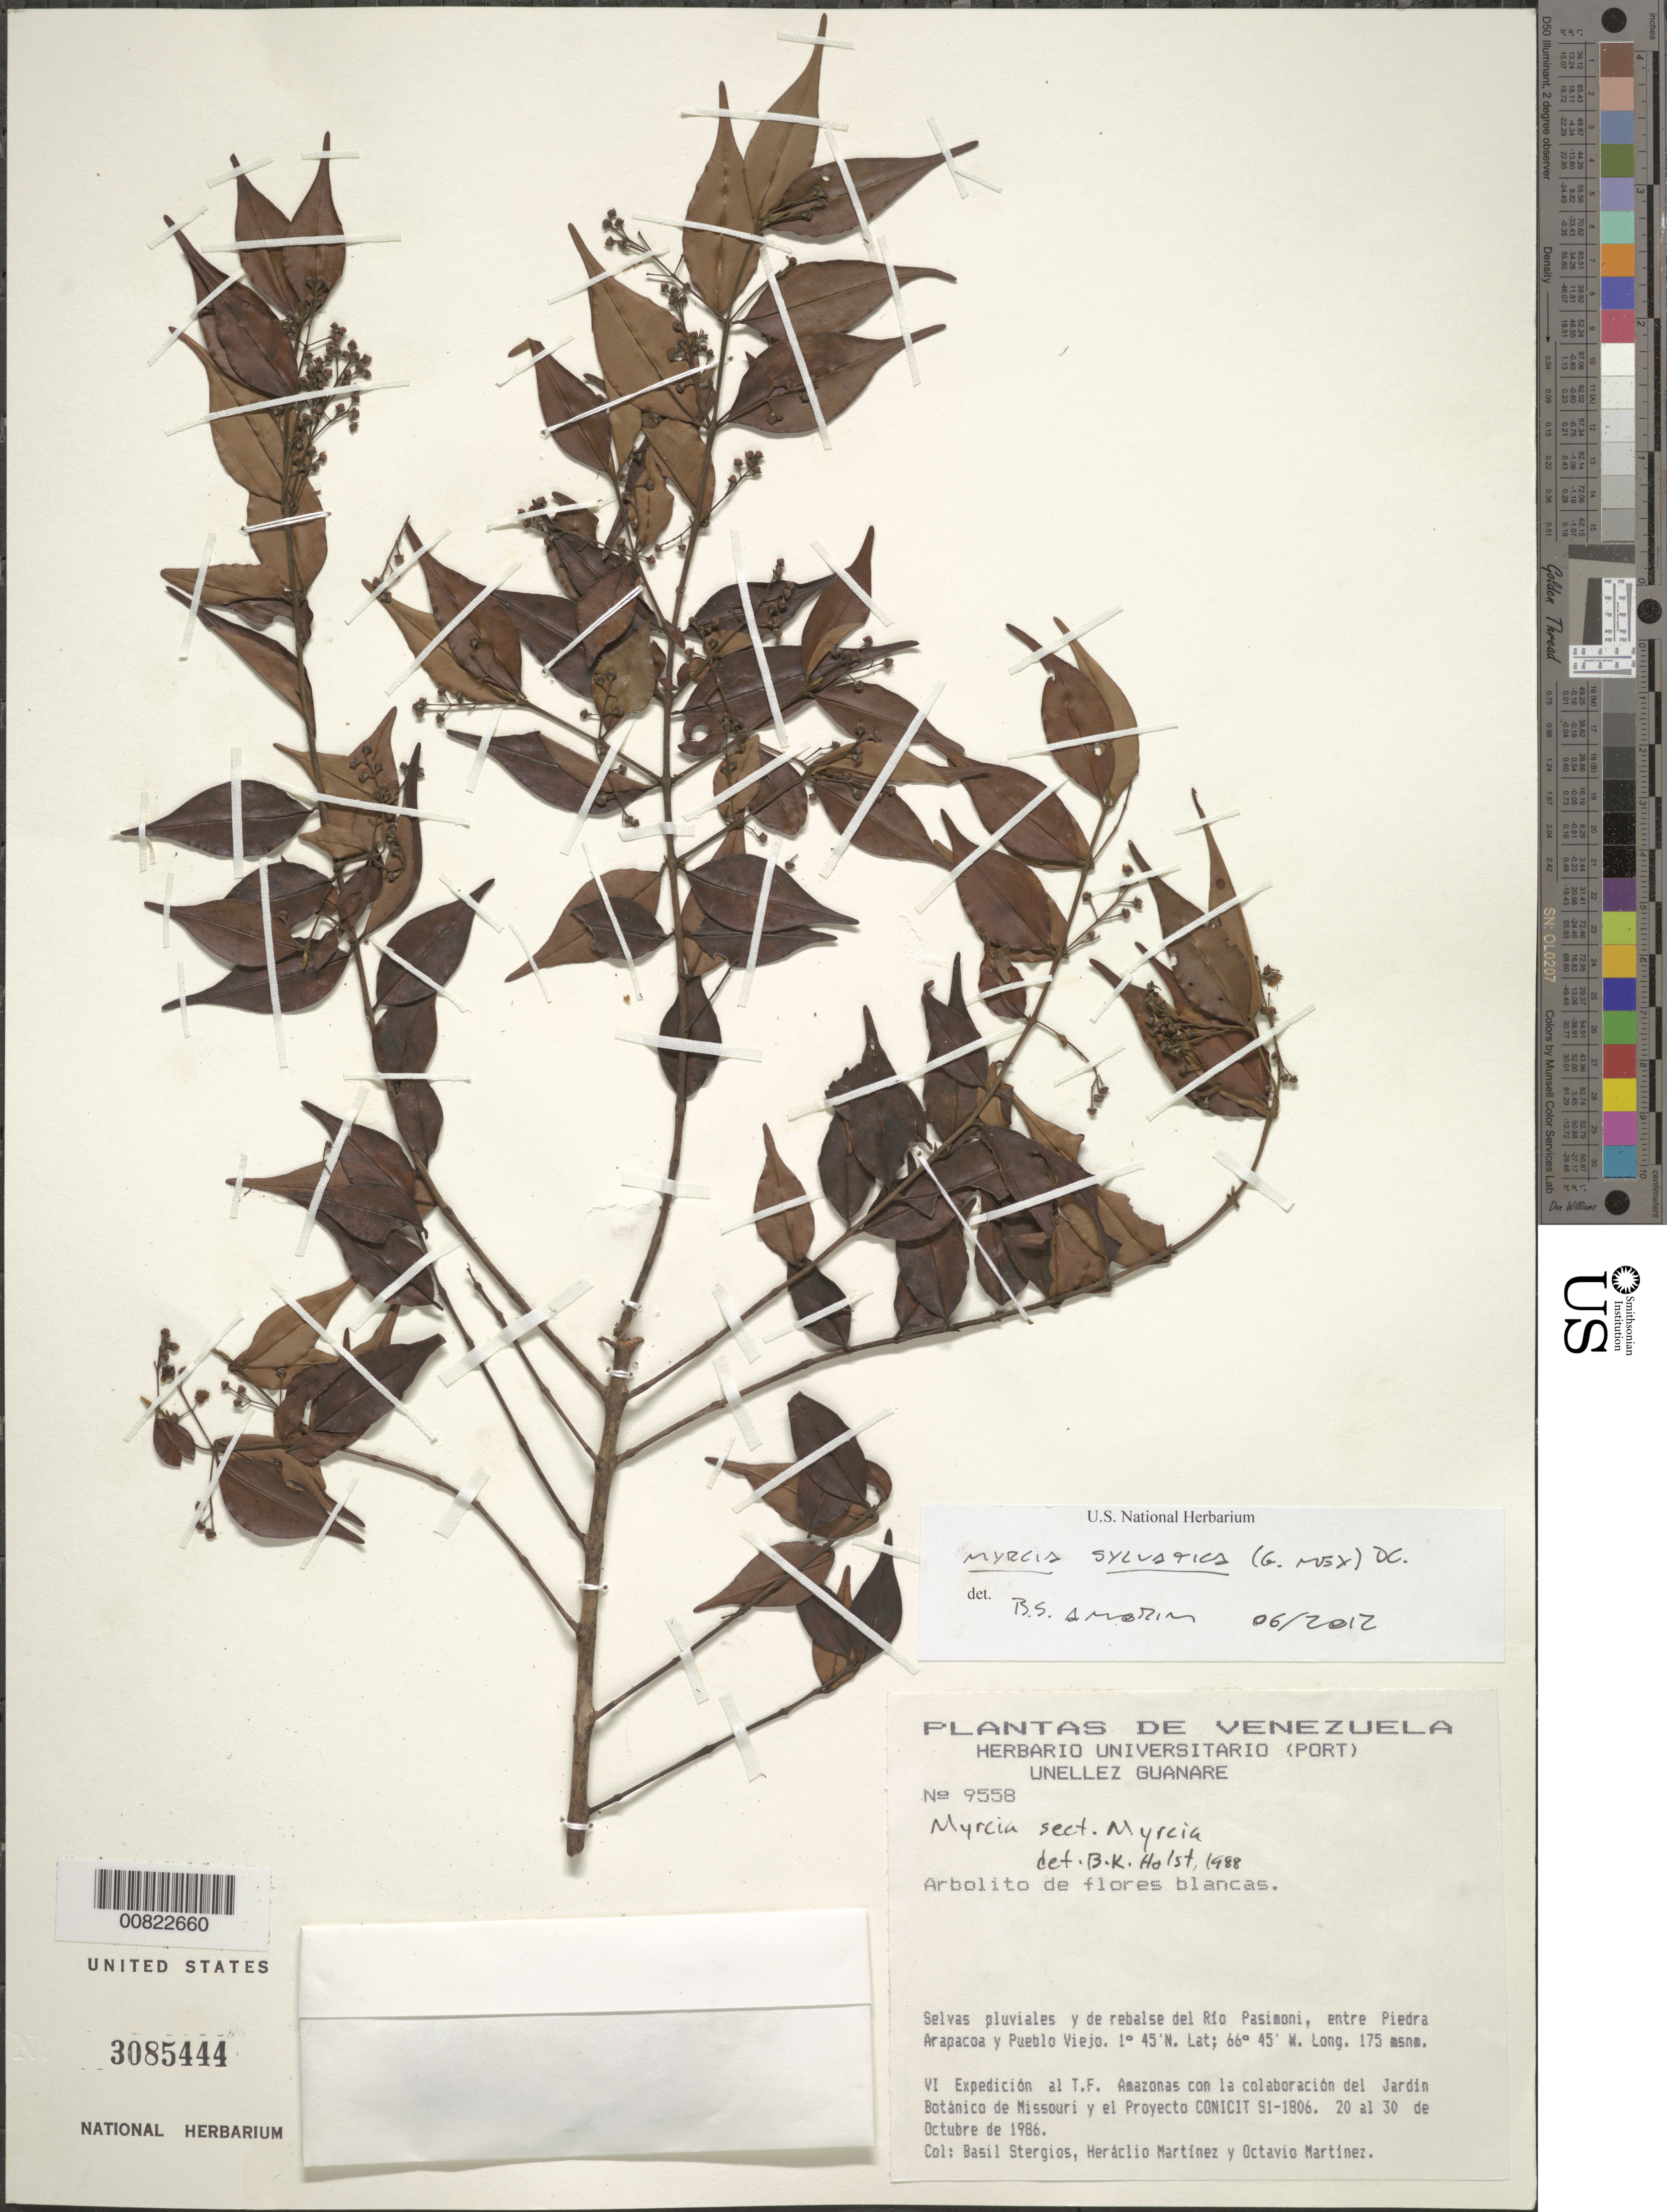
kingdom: Plantae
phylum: Tracheophyta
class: Magnoliopsida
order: Myrtales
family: Myrtaceae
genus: Myrcia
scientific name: Myrcia sp.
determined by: Holst, Bruce K.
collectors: B. G. Stergios, H. Martinez & O. Martínez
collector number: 9558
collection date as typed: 20-Oct-86 to 30-Oct-86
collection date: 1986-10-20/1986-10-30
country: Venezuela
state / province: Amazonas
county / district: Río Negro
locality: Río Pasimoni, entre Piedra Arapacoa y Pueblo Viejo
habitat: Selvas pluviales y de rebalse del río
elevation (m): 175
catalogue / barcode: US 3085444